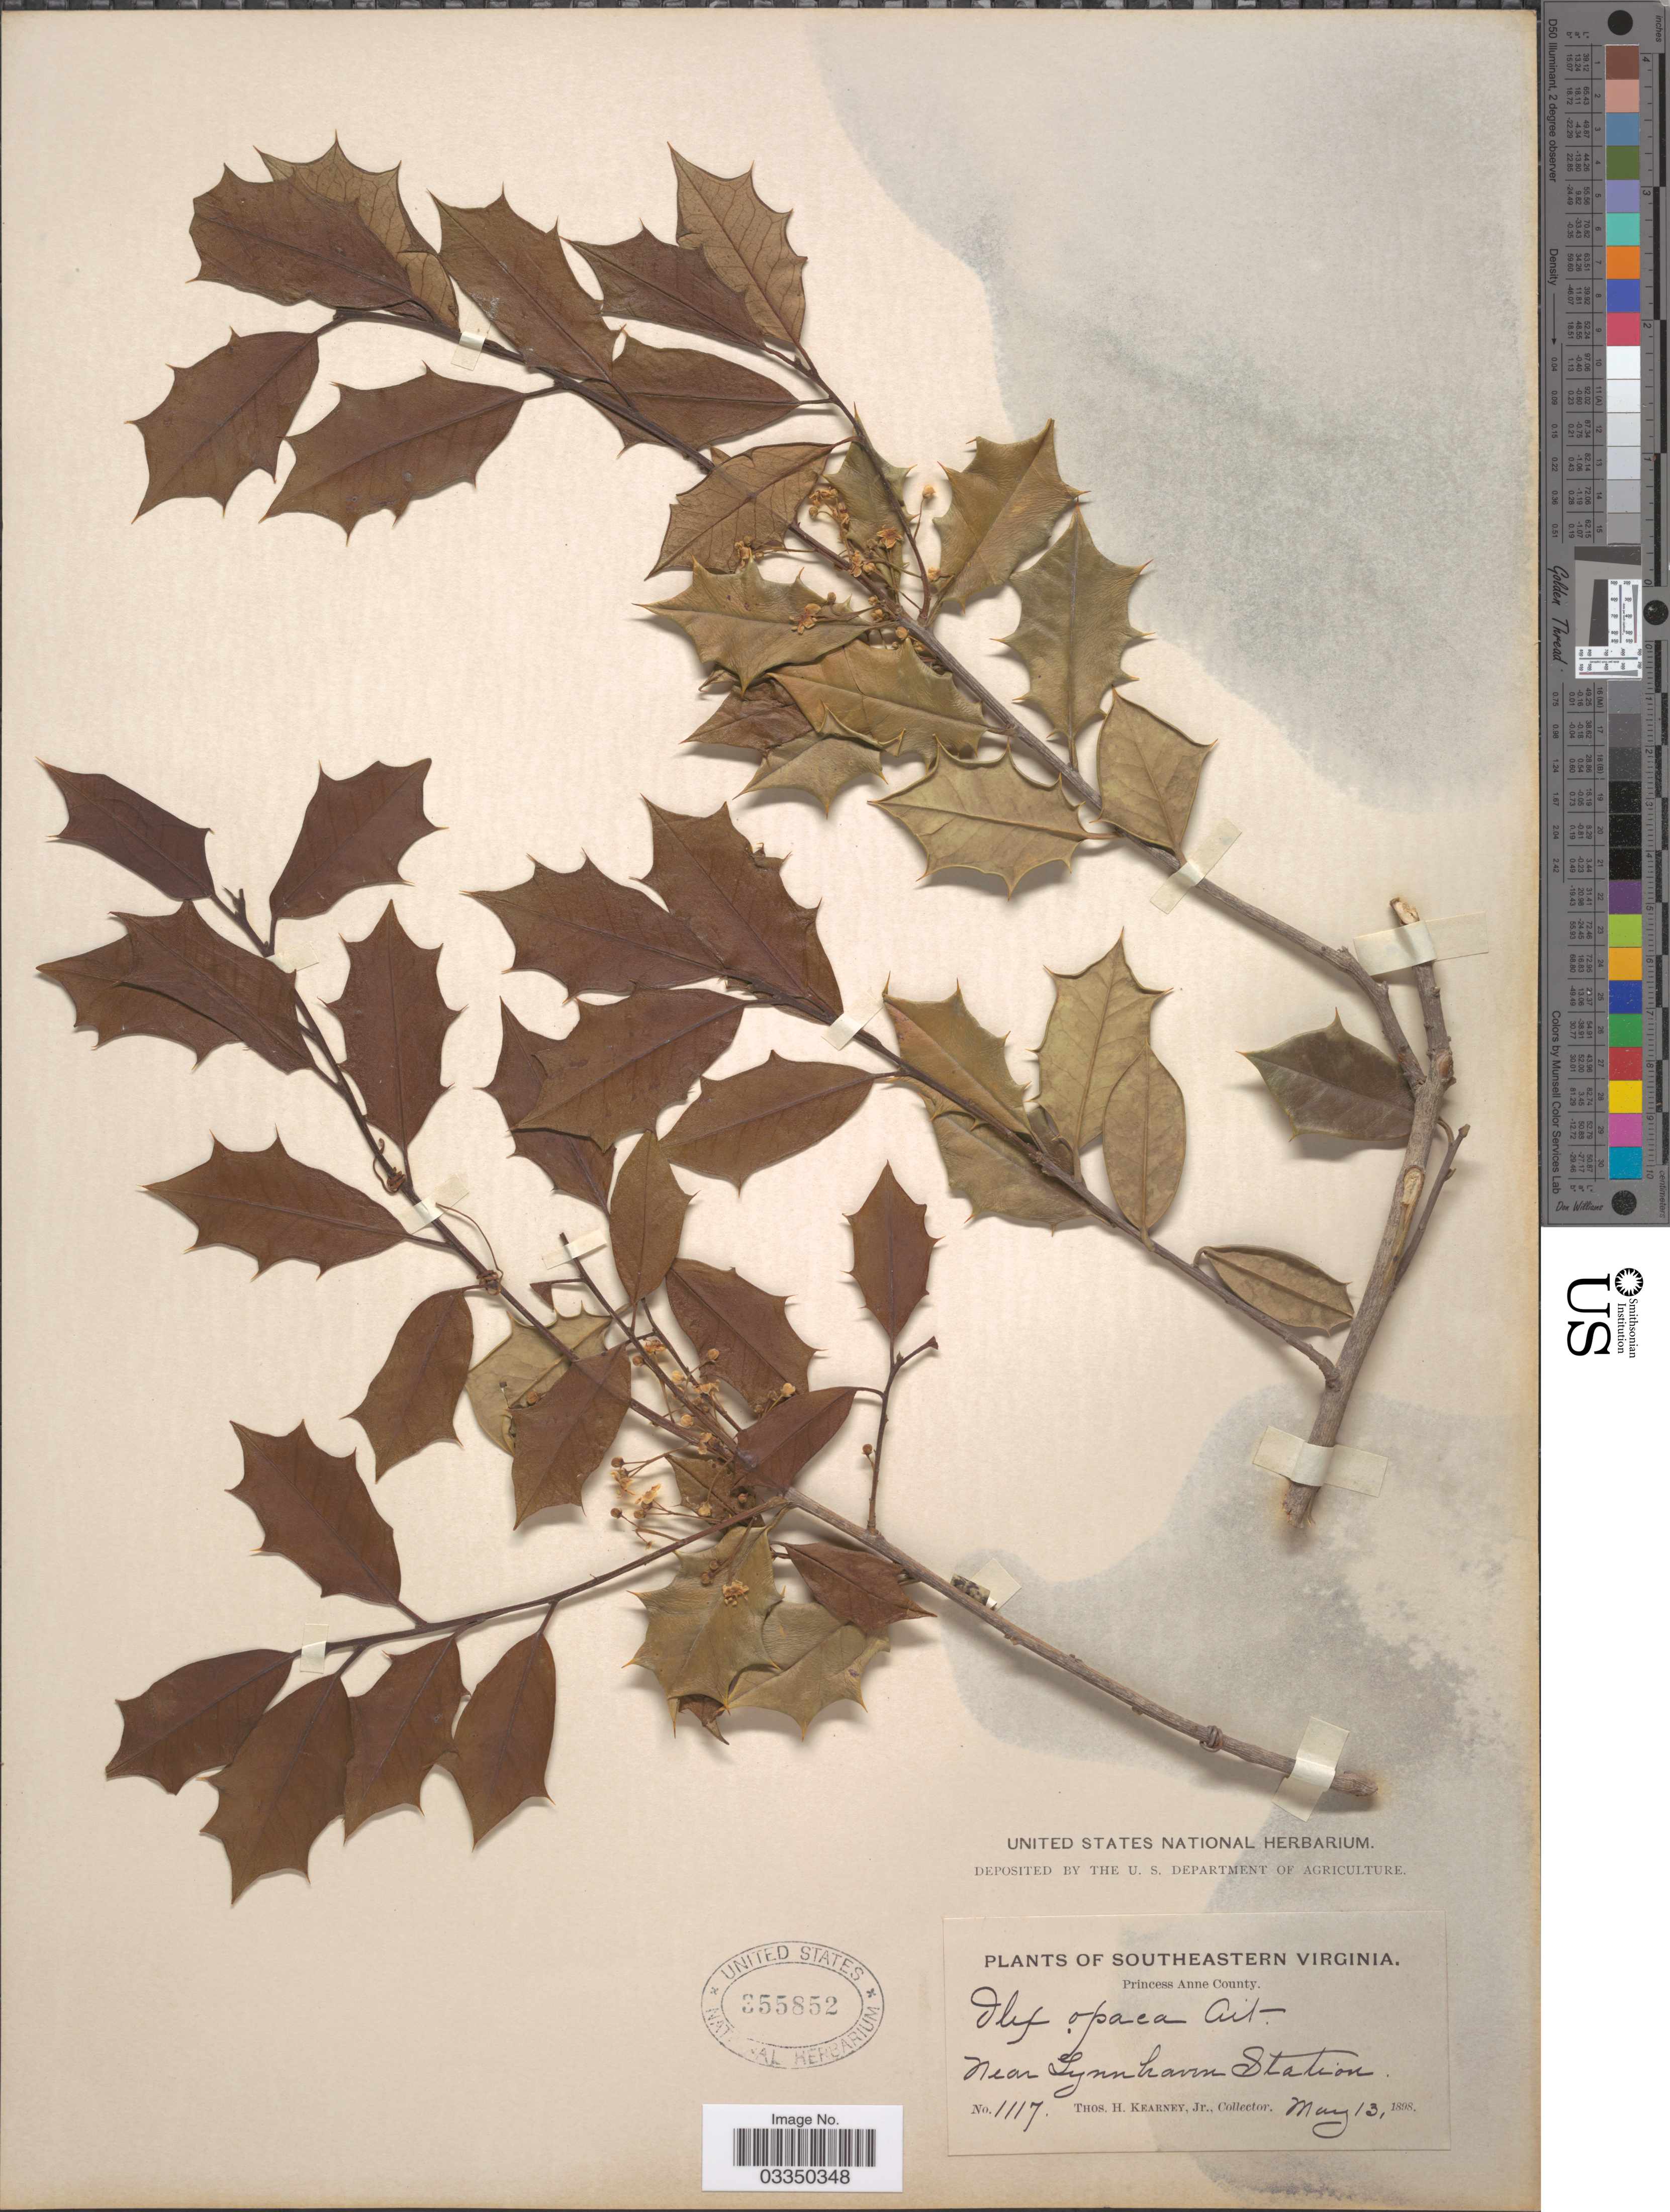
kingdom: Plantae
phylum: Tracheophyta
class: Magnoliopsida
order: Aquifoliales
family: Aquifoliaceae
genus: Ilex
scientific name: Ilex opaca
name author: Aiton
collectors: T. H. Kearney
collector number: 1117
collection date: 1898-05-13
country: United States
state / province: Virginia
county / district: City of Virginia Beach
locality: Southeastern Virginia. Princess Anne County. Near Lynnhaven Station.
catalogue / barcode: US 355852